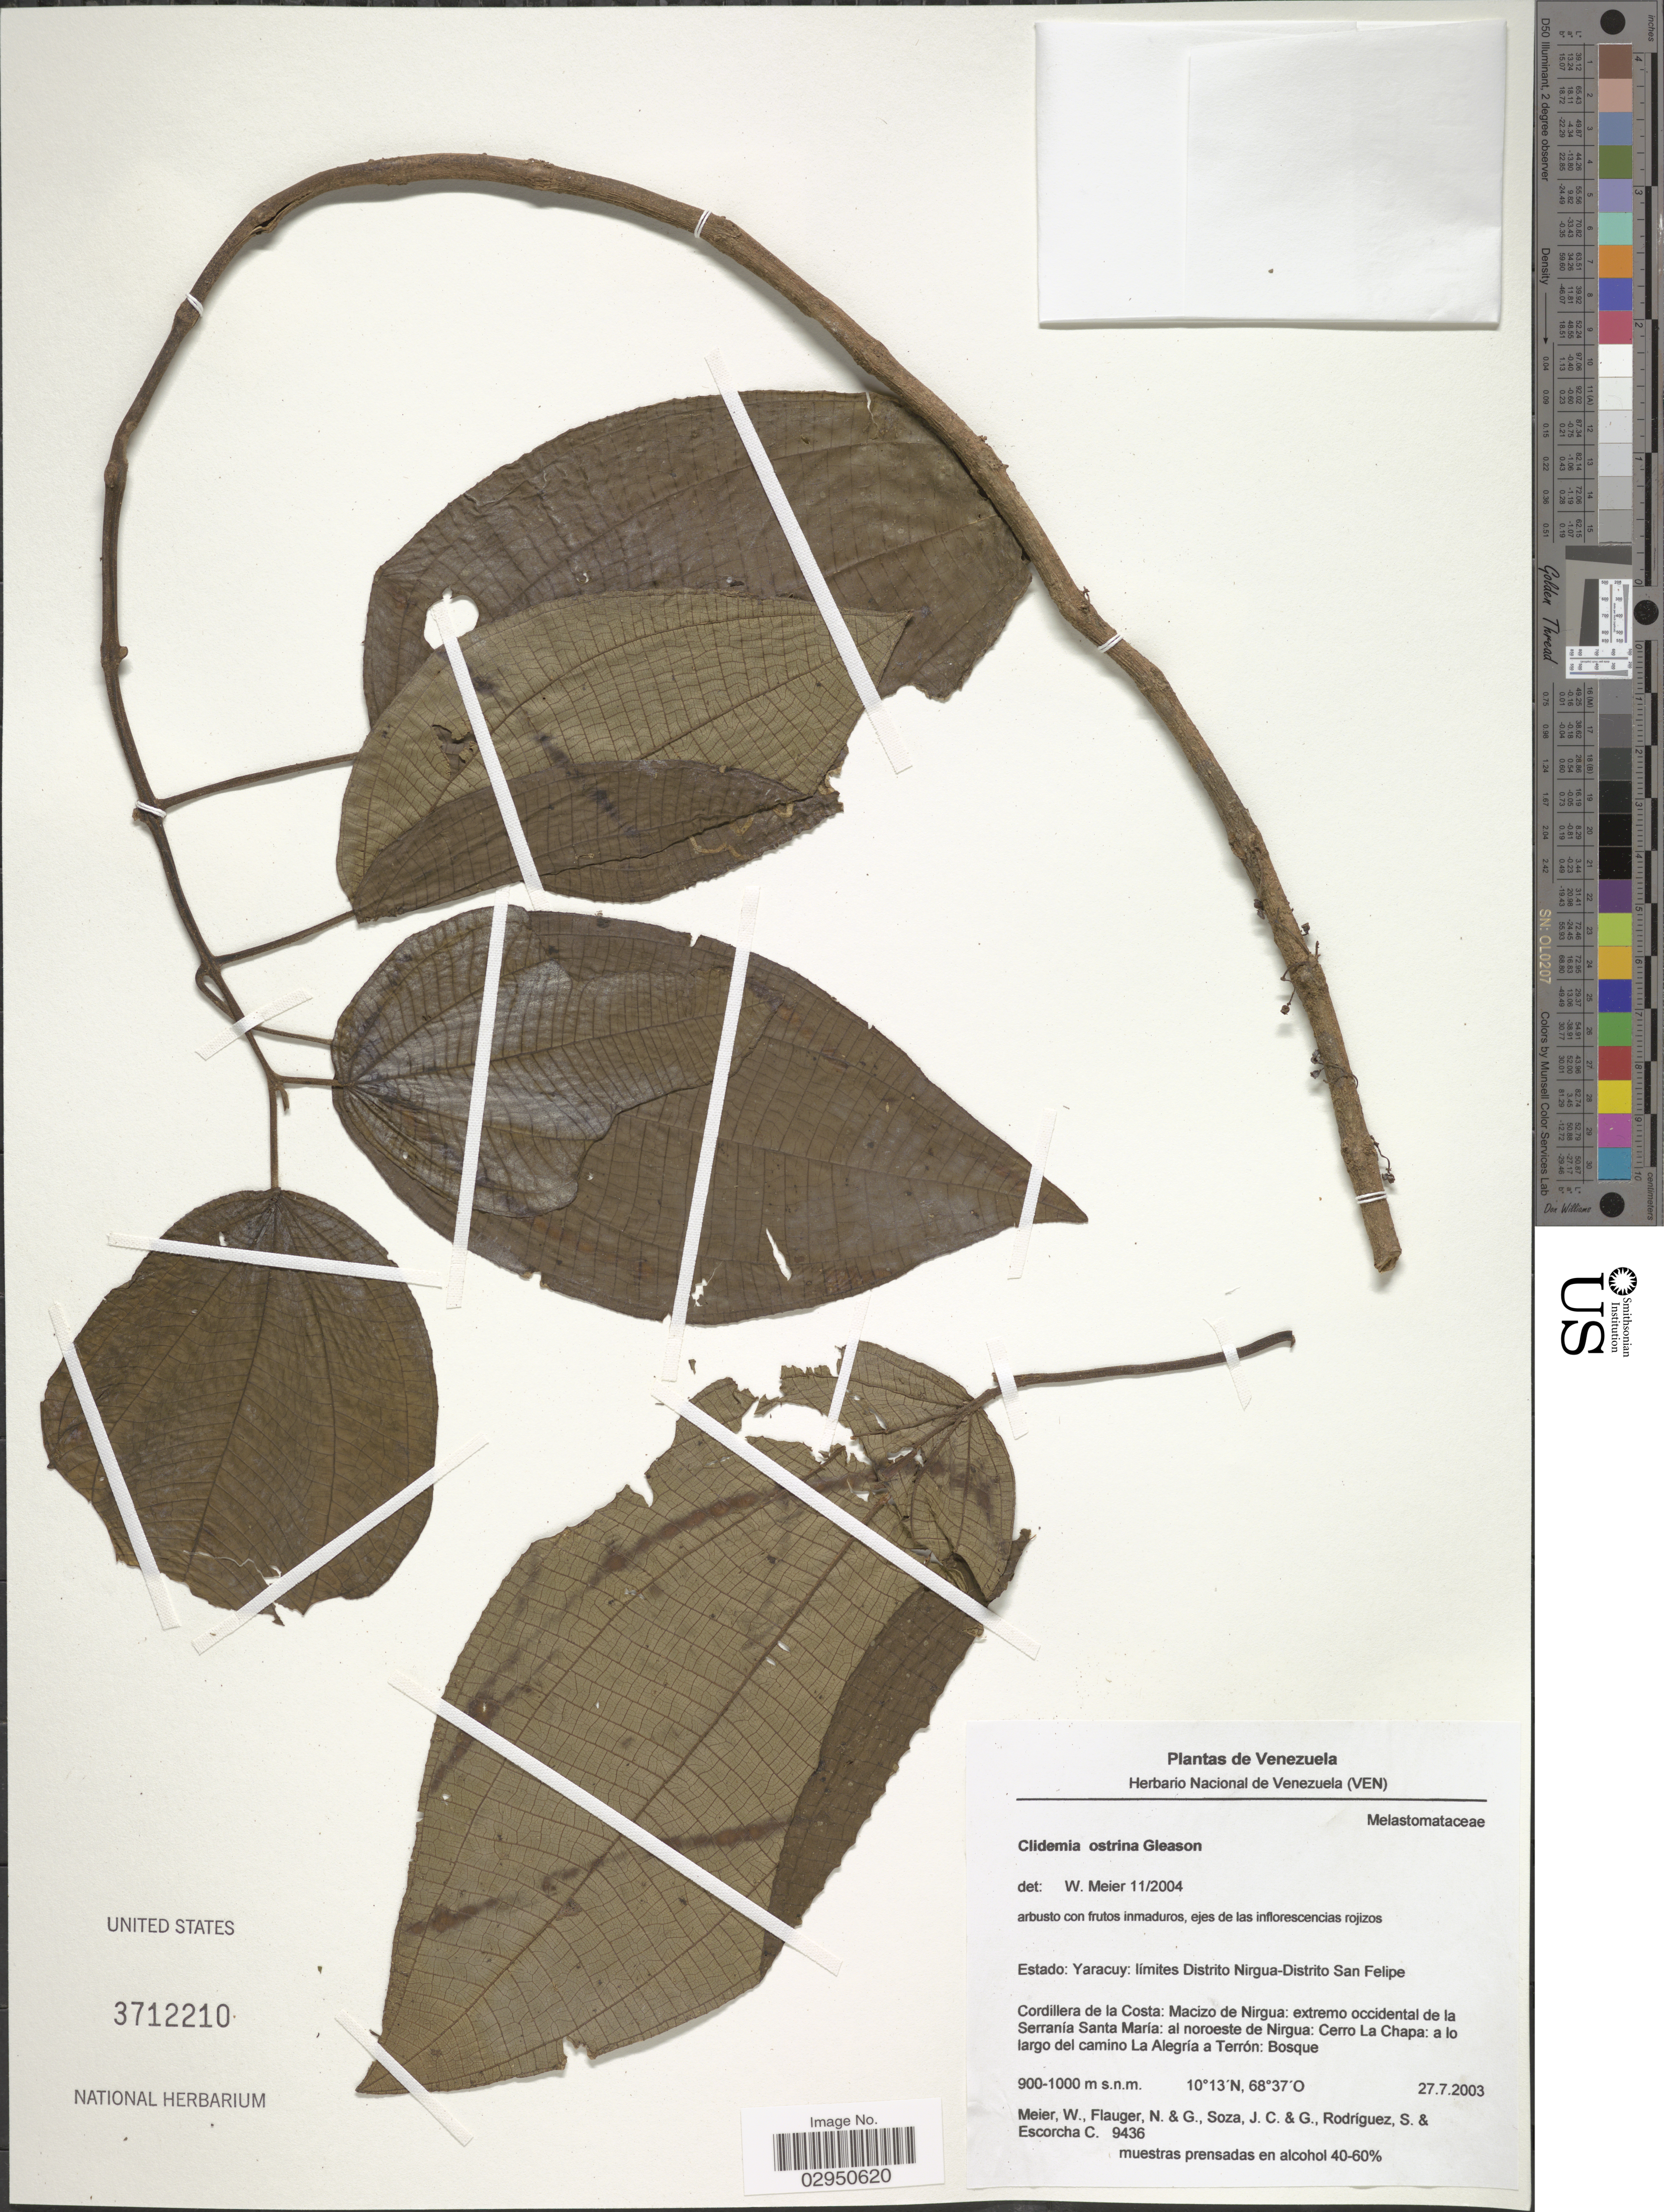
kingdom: Plantae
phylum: Tracheophyta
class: Magnoliopsida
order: Myrtales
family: Melastomataceae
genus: Clidemia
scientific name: Clidemia ostrina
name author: Gleason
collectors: W. Meier, N. Flauger, G. Soza, J. Rodríguez & et al.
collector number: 9436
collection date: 2003-07-27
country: Venezuela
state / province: Yaracuy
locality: Límites Distrito Nirgua-Distrito San Felipe. Cordillera de la Costa: Macizo de Nirgua: extremo occidental de la Serranía Santa María: al noroeste de Nirgua: Cerro La Chapa: a lo largo del camino del camino La Alegría a Terrón: Bosque.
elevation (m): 900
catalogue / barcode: US 3712210